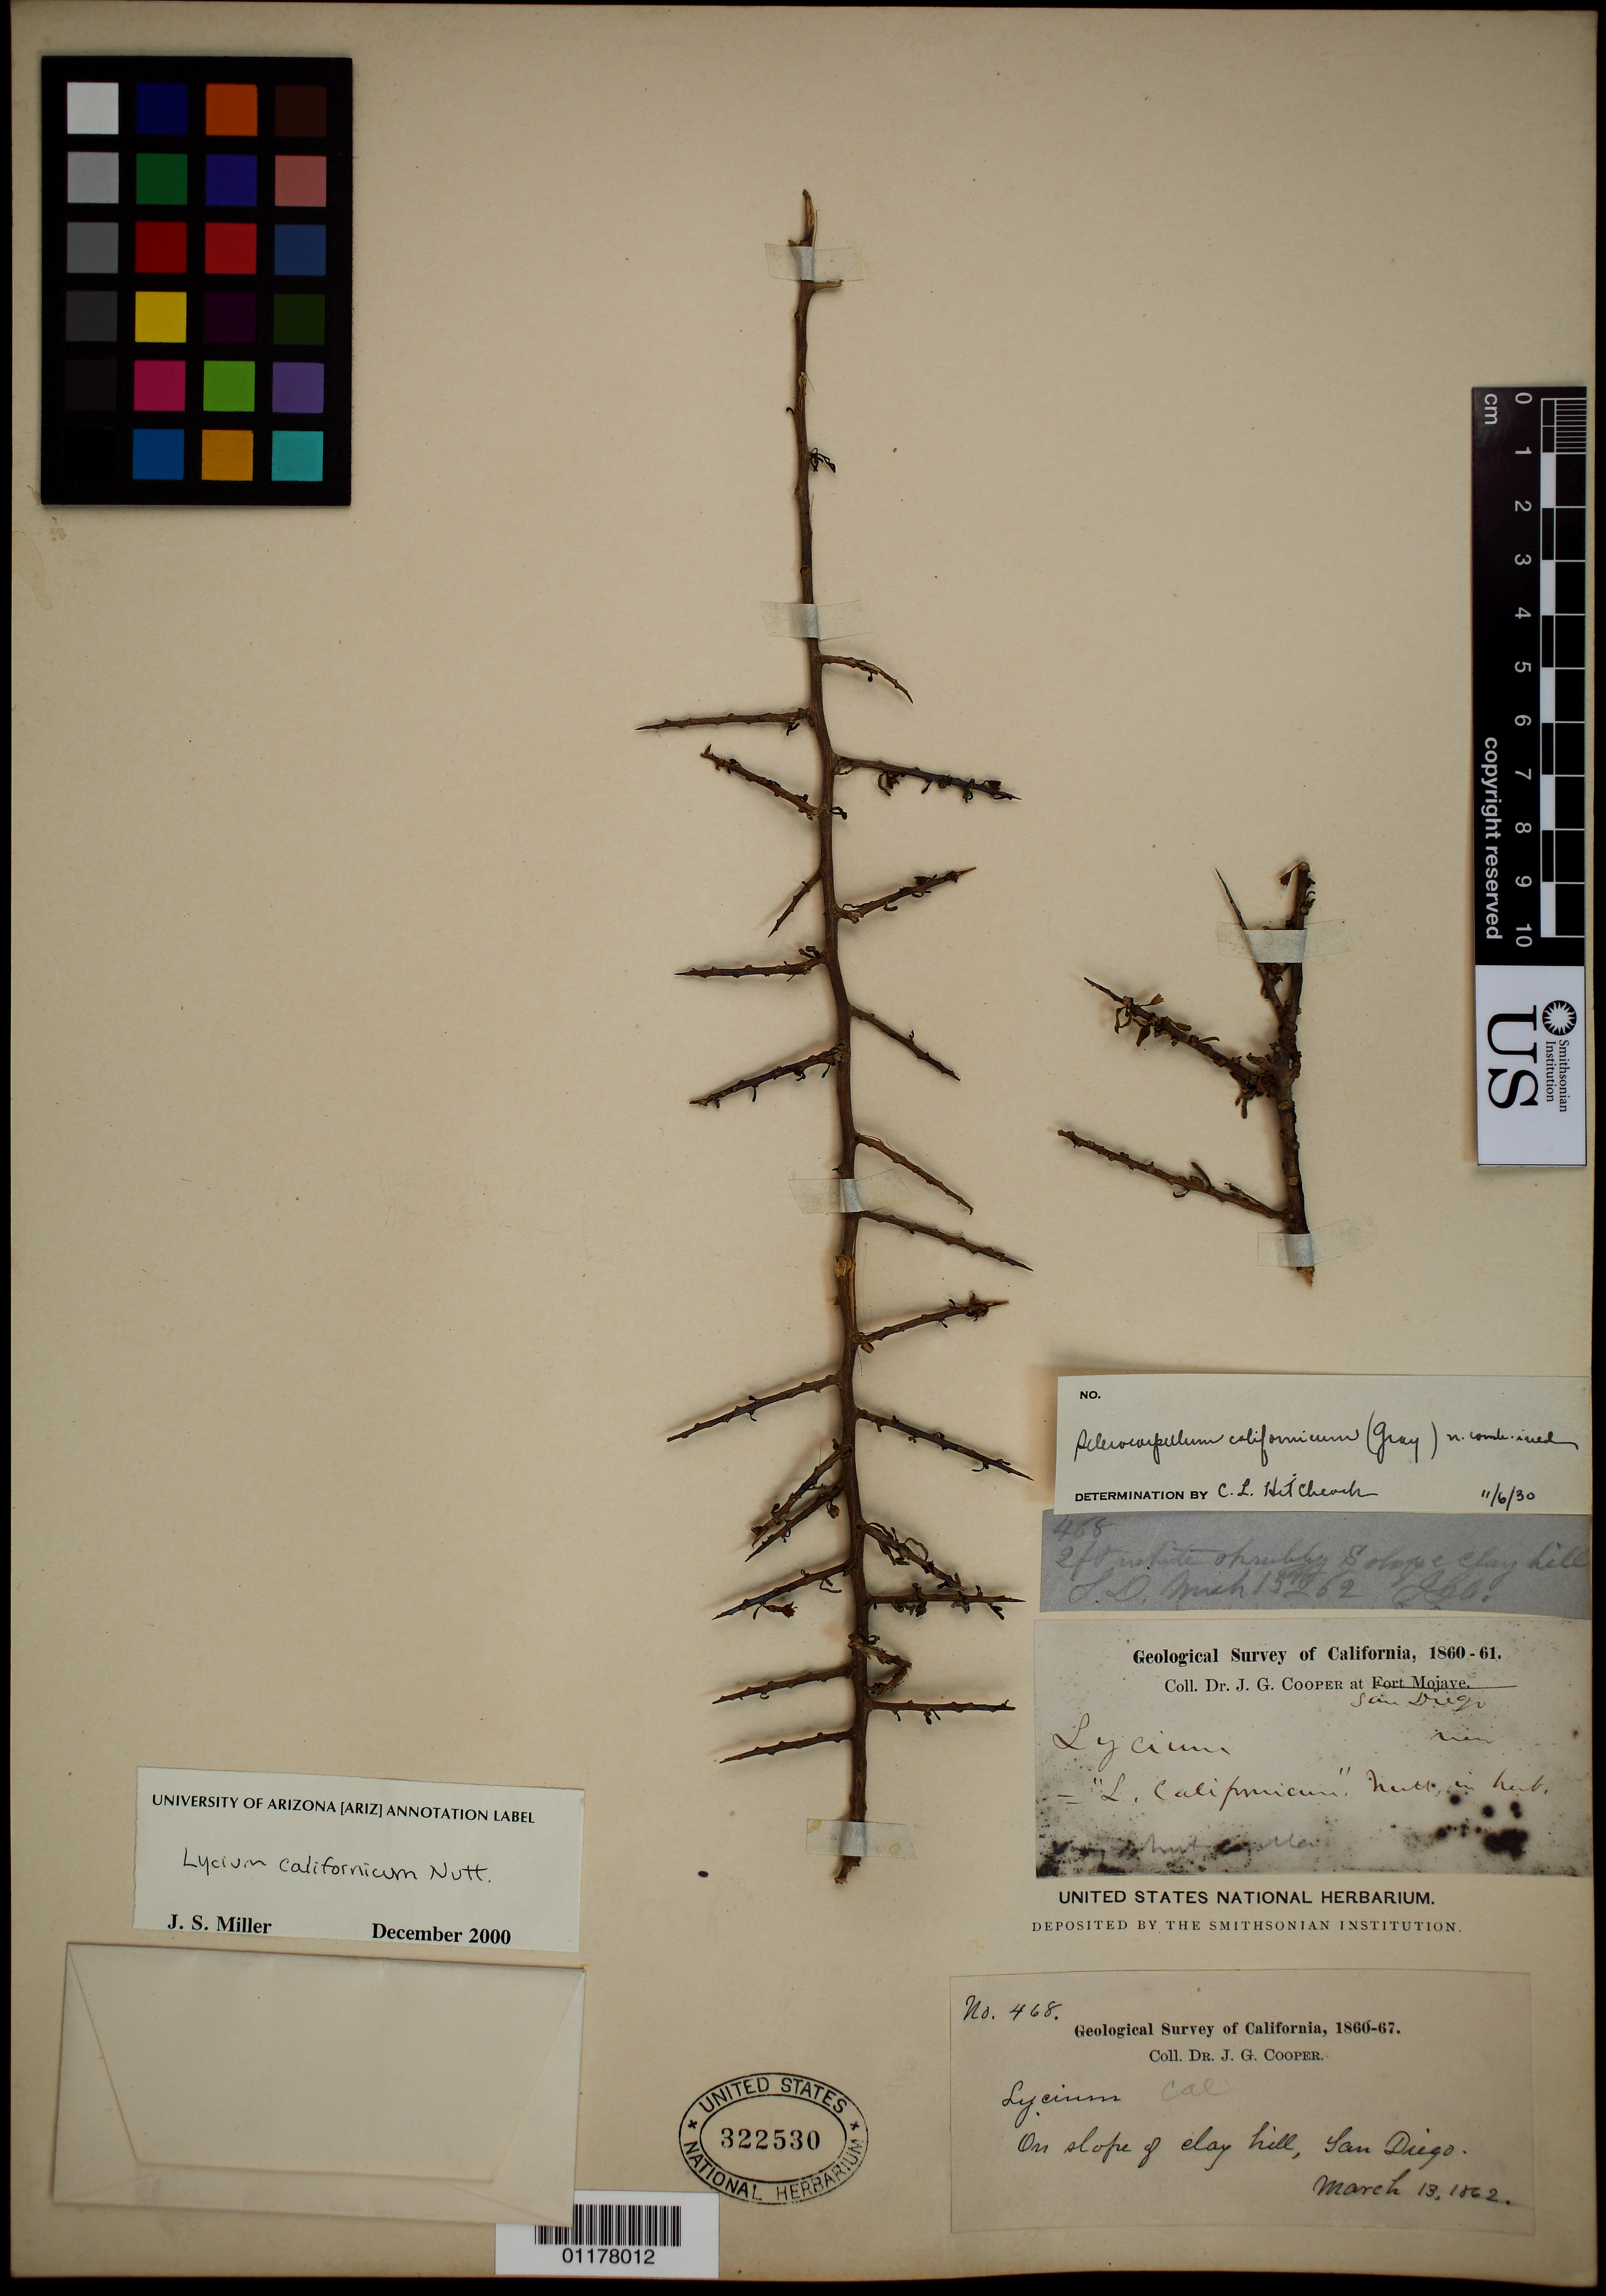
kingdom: Plantae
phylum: Tracheophyta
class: Magnoliopsida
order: Solanales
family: Solanaceae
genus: Lycium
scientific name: Lycium californicum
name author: Nutt. ex A. Gray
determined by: Miller, J. S.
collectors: J. G. Cooper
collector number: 468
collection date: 1862-03-13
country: United States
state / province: California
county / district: San Diego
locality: San Diego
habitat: On slope of clay hill.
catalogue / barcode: US 322530